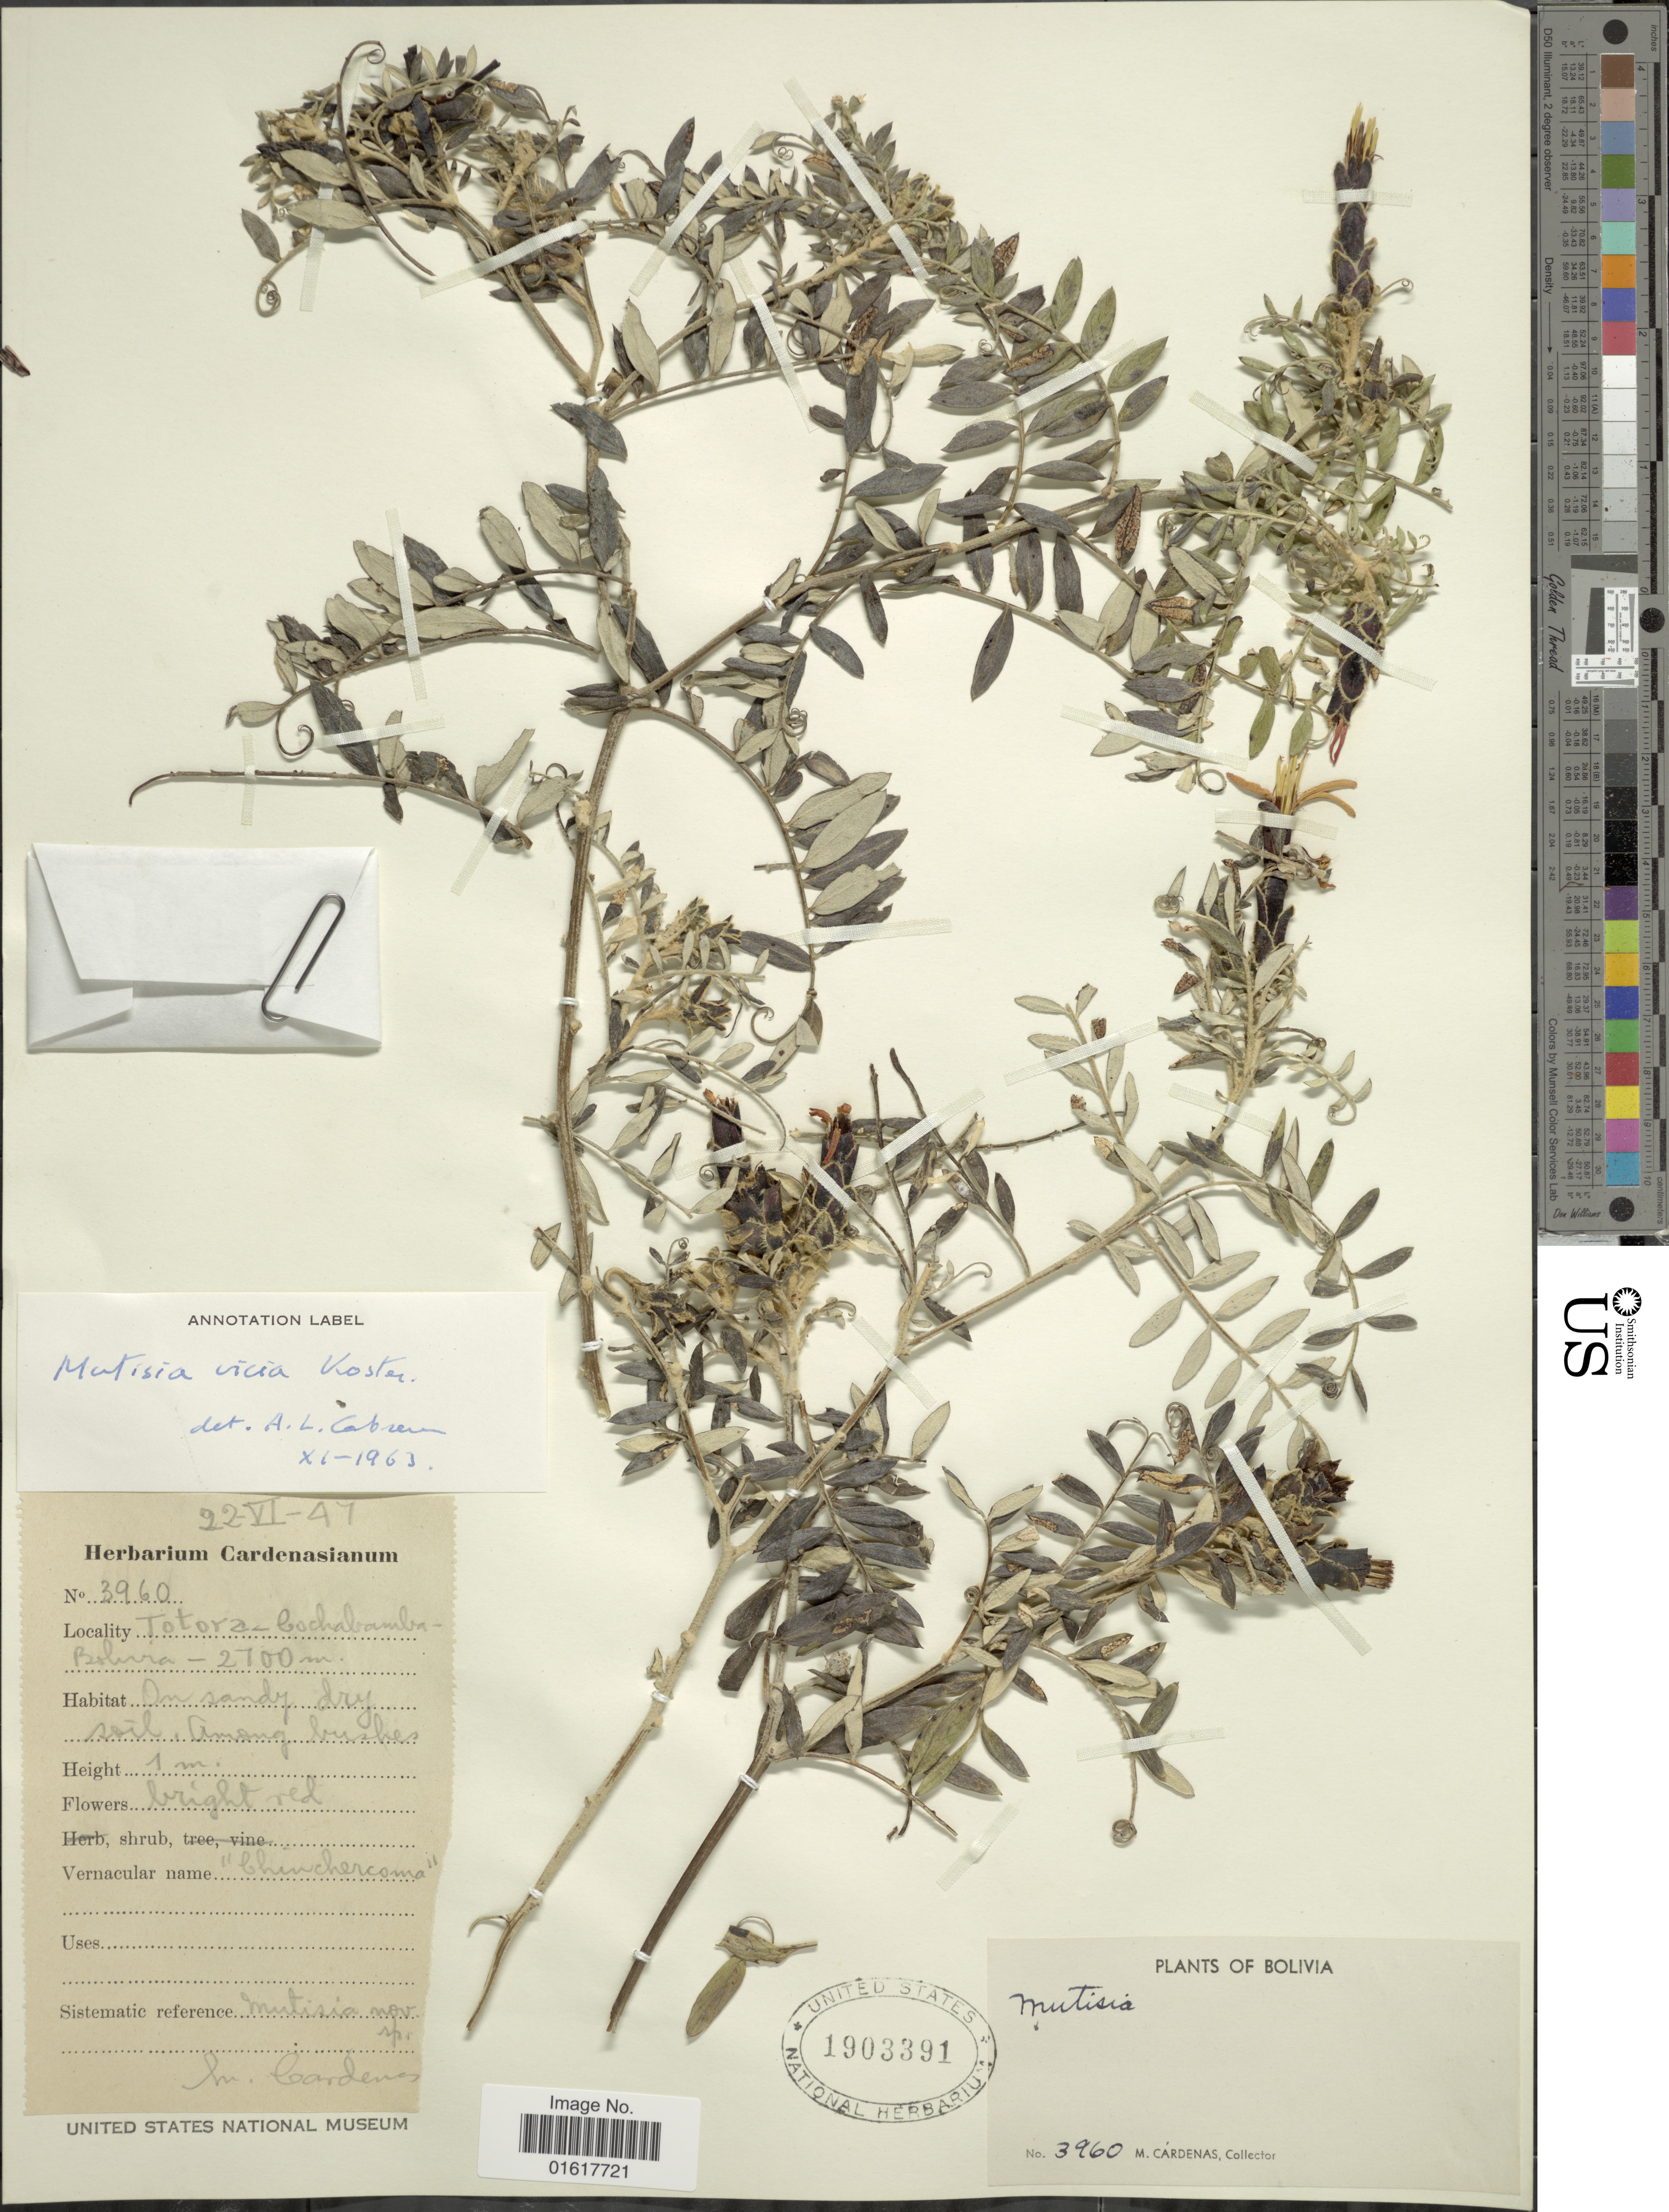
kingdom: Plantae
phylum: Tracheophyta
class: Magnoliopsida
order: Asterales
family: Asteraceae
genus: Mutisia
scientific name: Mutisia vicia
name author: J. Kost.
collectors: M. Cárdenas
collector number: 3960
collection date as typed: Transcribed d/m/y: 22/6/47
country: Bolivia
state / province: Cochabamba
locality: Totora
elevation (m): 2700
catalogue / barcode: US 1903391